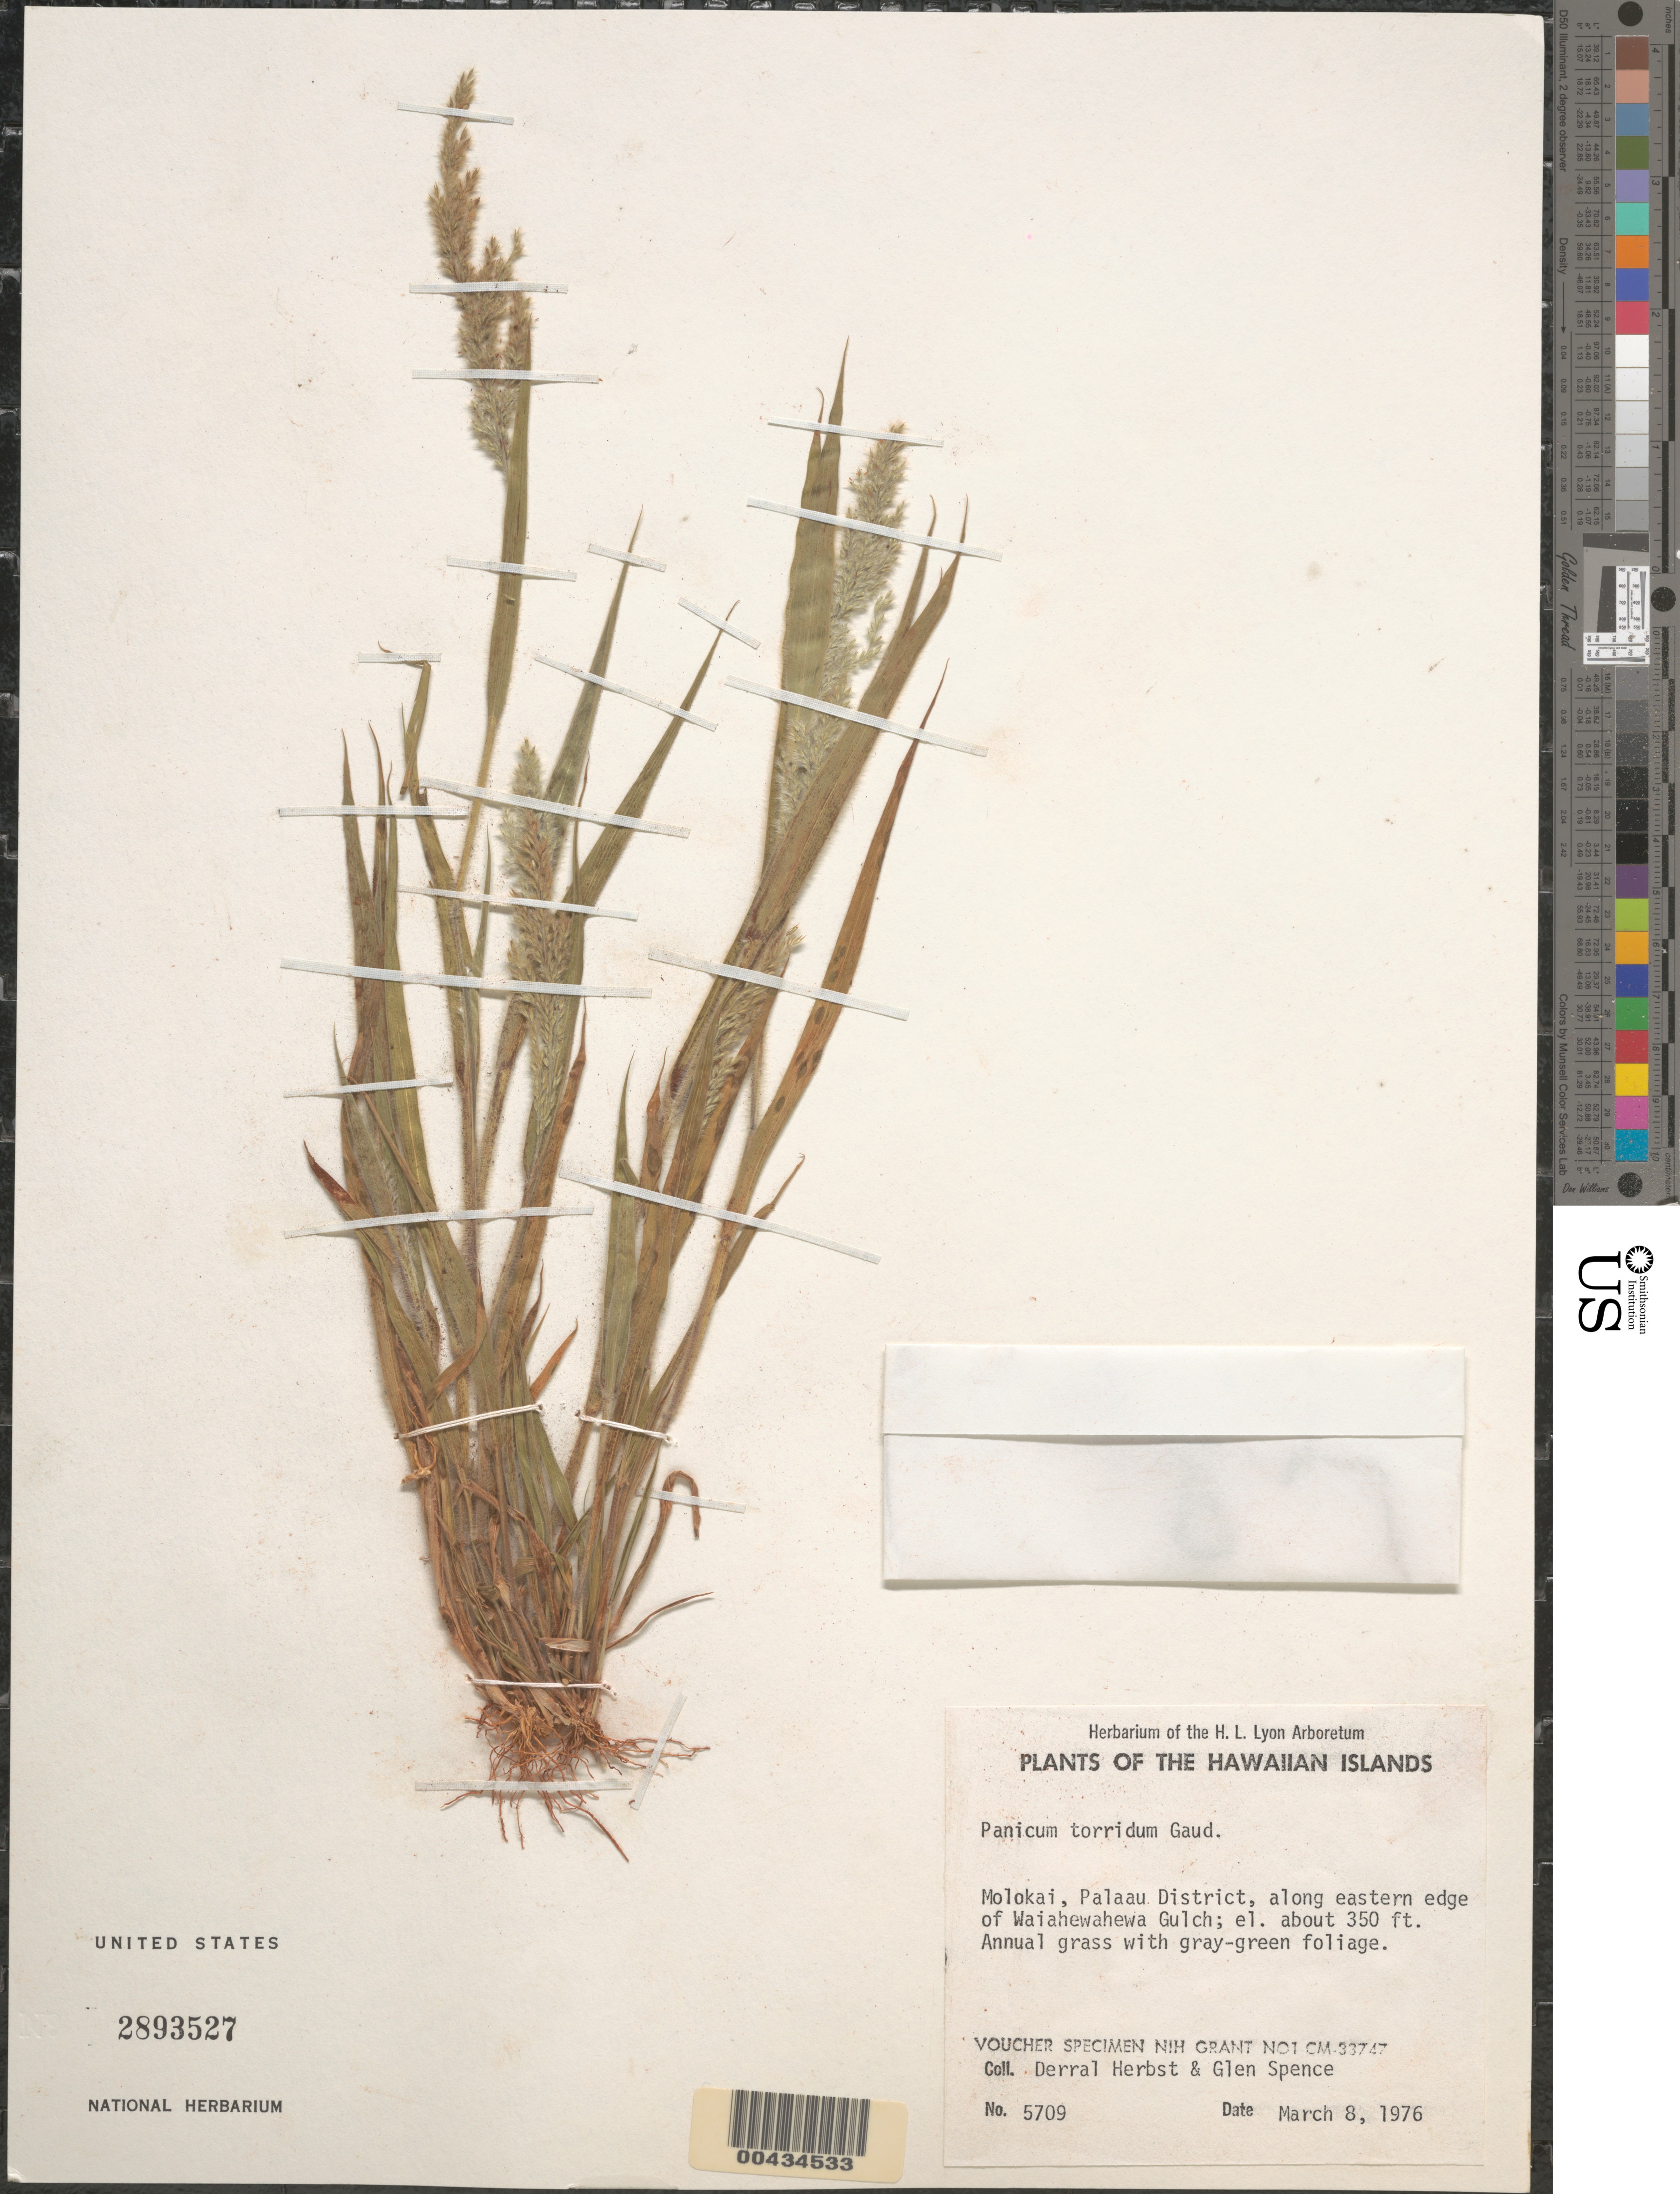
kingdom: Plantae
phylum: Tracheophyta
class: Liliopsida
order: Poales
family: Poaceae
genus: Panicum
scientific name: Panicum torridum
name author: Gaudich.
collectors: D. R. Herbst & G. Spence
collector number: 5709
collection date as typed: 8 Mar 1976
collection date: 1976-03-08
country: United States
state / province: Hawaii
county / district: Maui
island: Moloka'i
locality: Palaau District, along eastern edge of Waiahewahewa Gulch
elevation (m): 107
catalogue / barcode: US 2893527